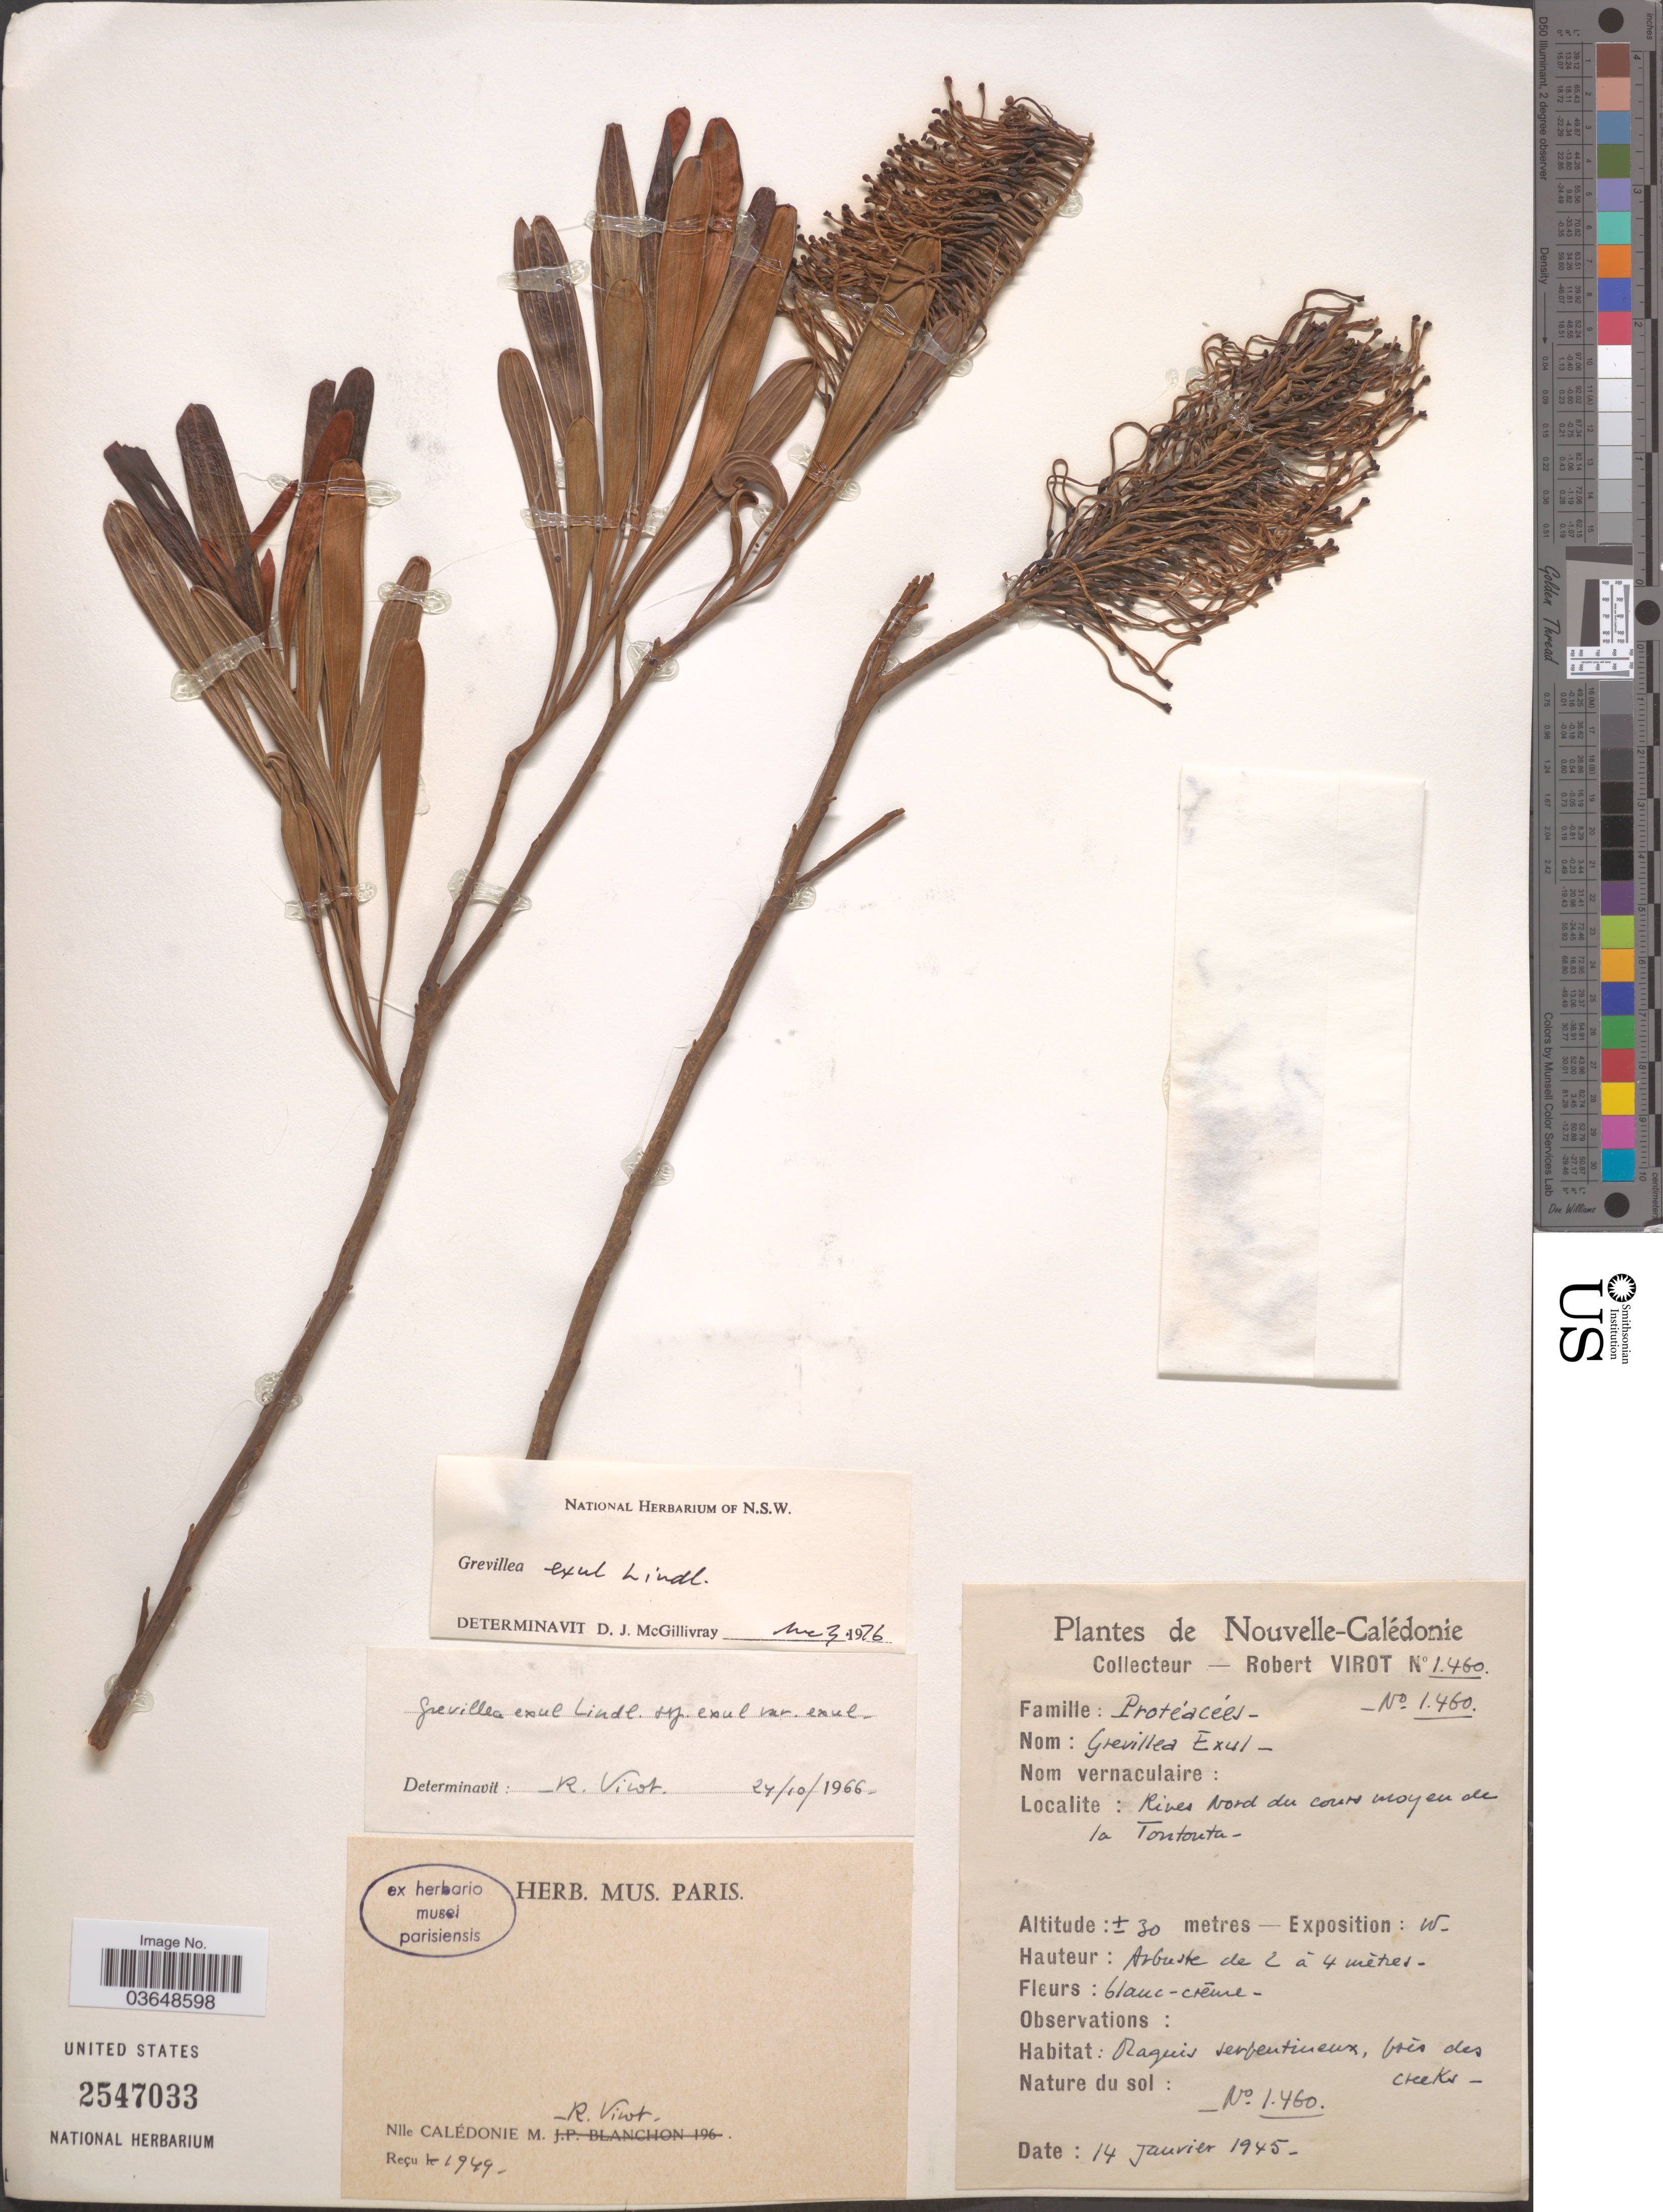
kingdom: Plantae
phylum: Tracheophyta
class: Magnoliopsida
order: Proteales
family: Proteaceae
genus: Grevillea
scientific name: Grevillea exul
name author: Lindl.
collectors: R. Virot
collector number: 1460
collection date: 1945-01-14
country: New Caledonia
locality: Nouvelle-Calédonie. Rives Nord du cours moyen de la Tontonta.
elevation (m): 30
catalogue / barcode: US 2547033